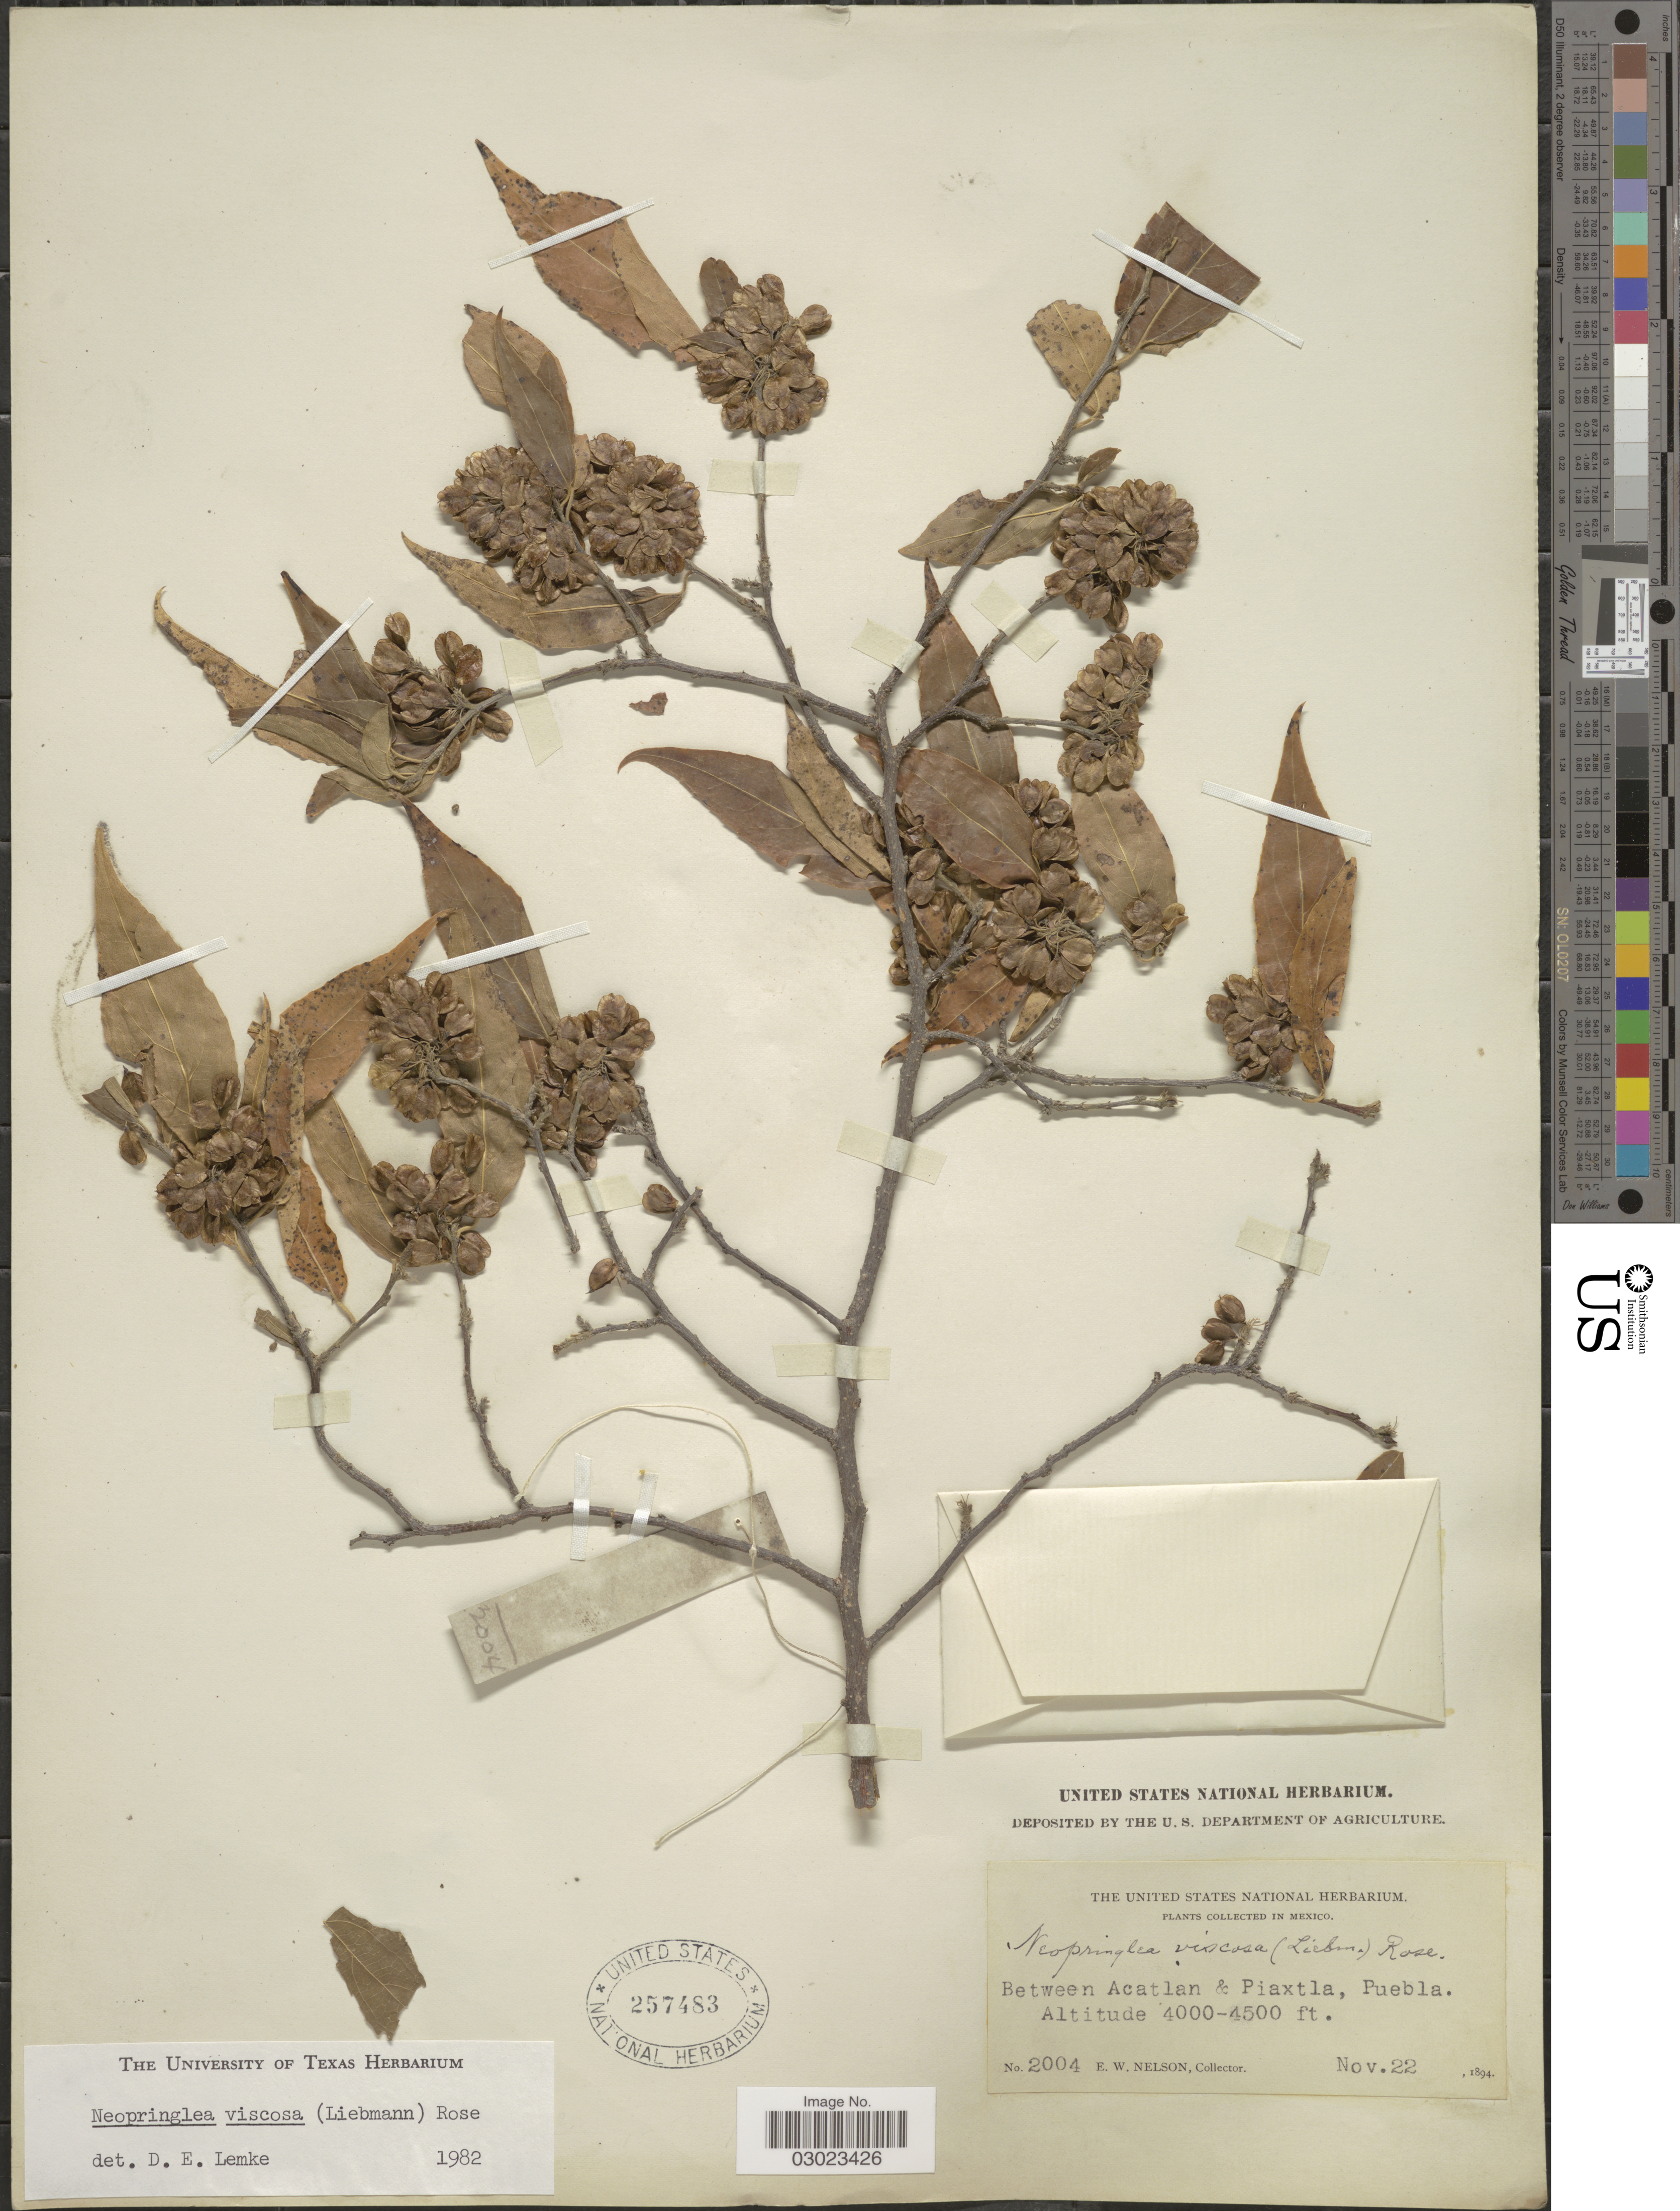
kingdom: Plantae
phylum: Tracheophyta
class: Magnoliopsida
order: Malpighiales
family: Salicaceae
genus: Neopringlea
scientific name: Neopringlea viscosa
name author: (Liebm.) Rose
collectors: E. W. Nelson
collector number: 2004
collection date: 1894-11-22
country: Mexico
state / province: Puebla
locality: Between Acatlan & Piaxtla.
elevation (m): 1219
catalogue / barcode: US 257483